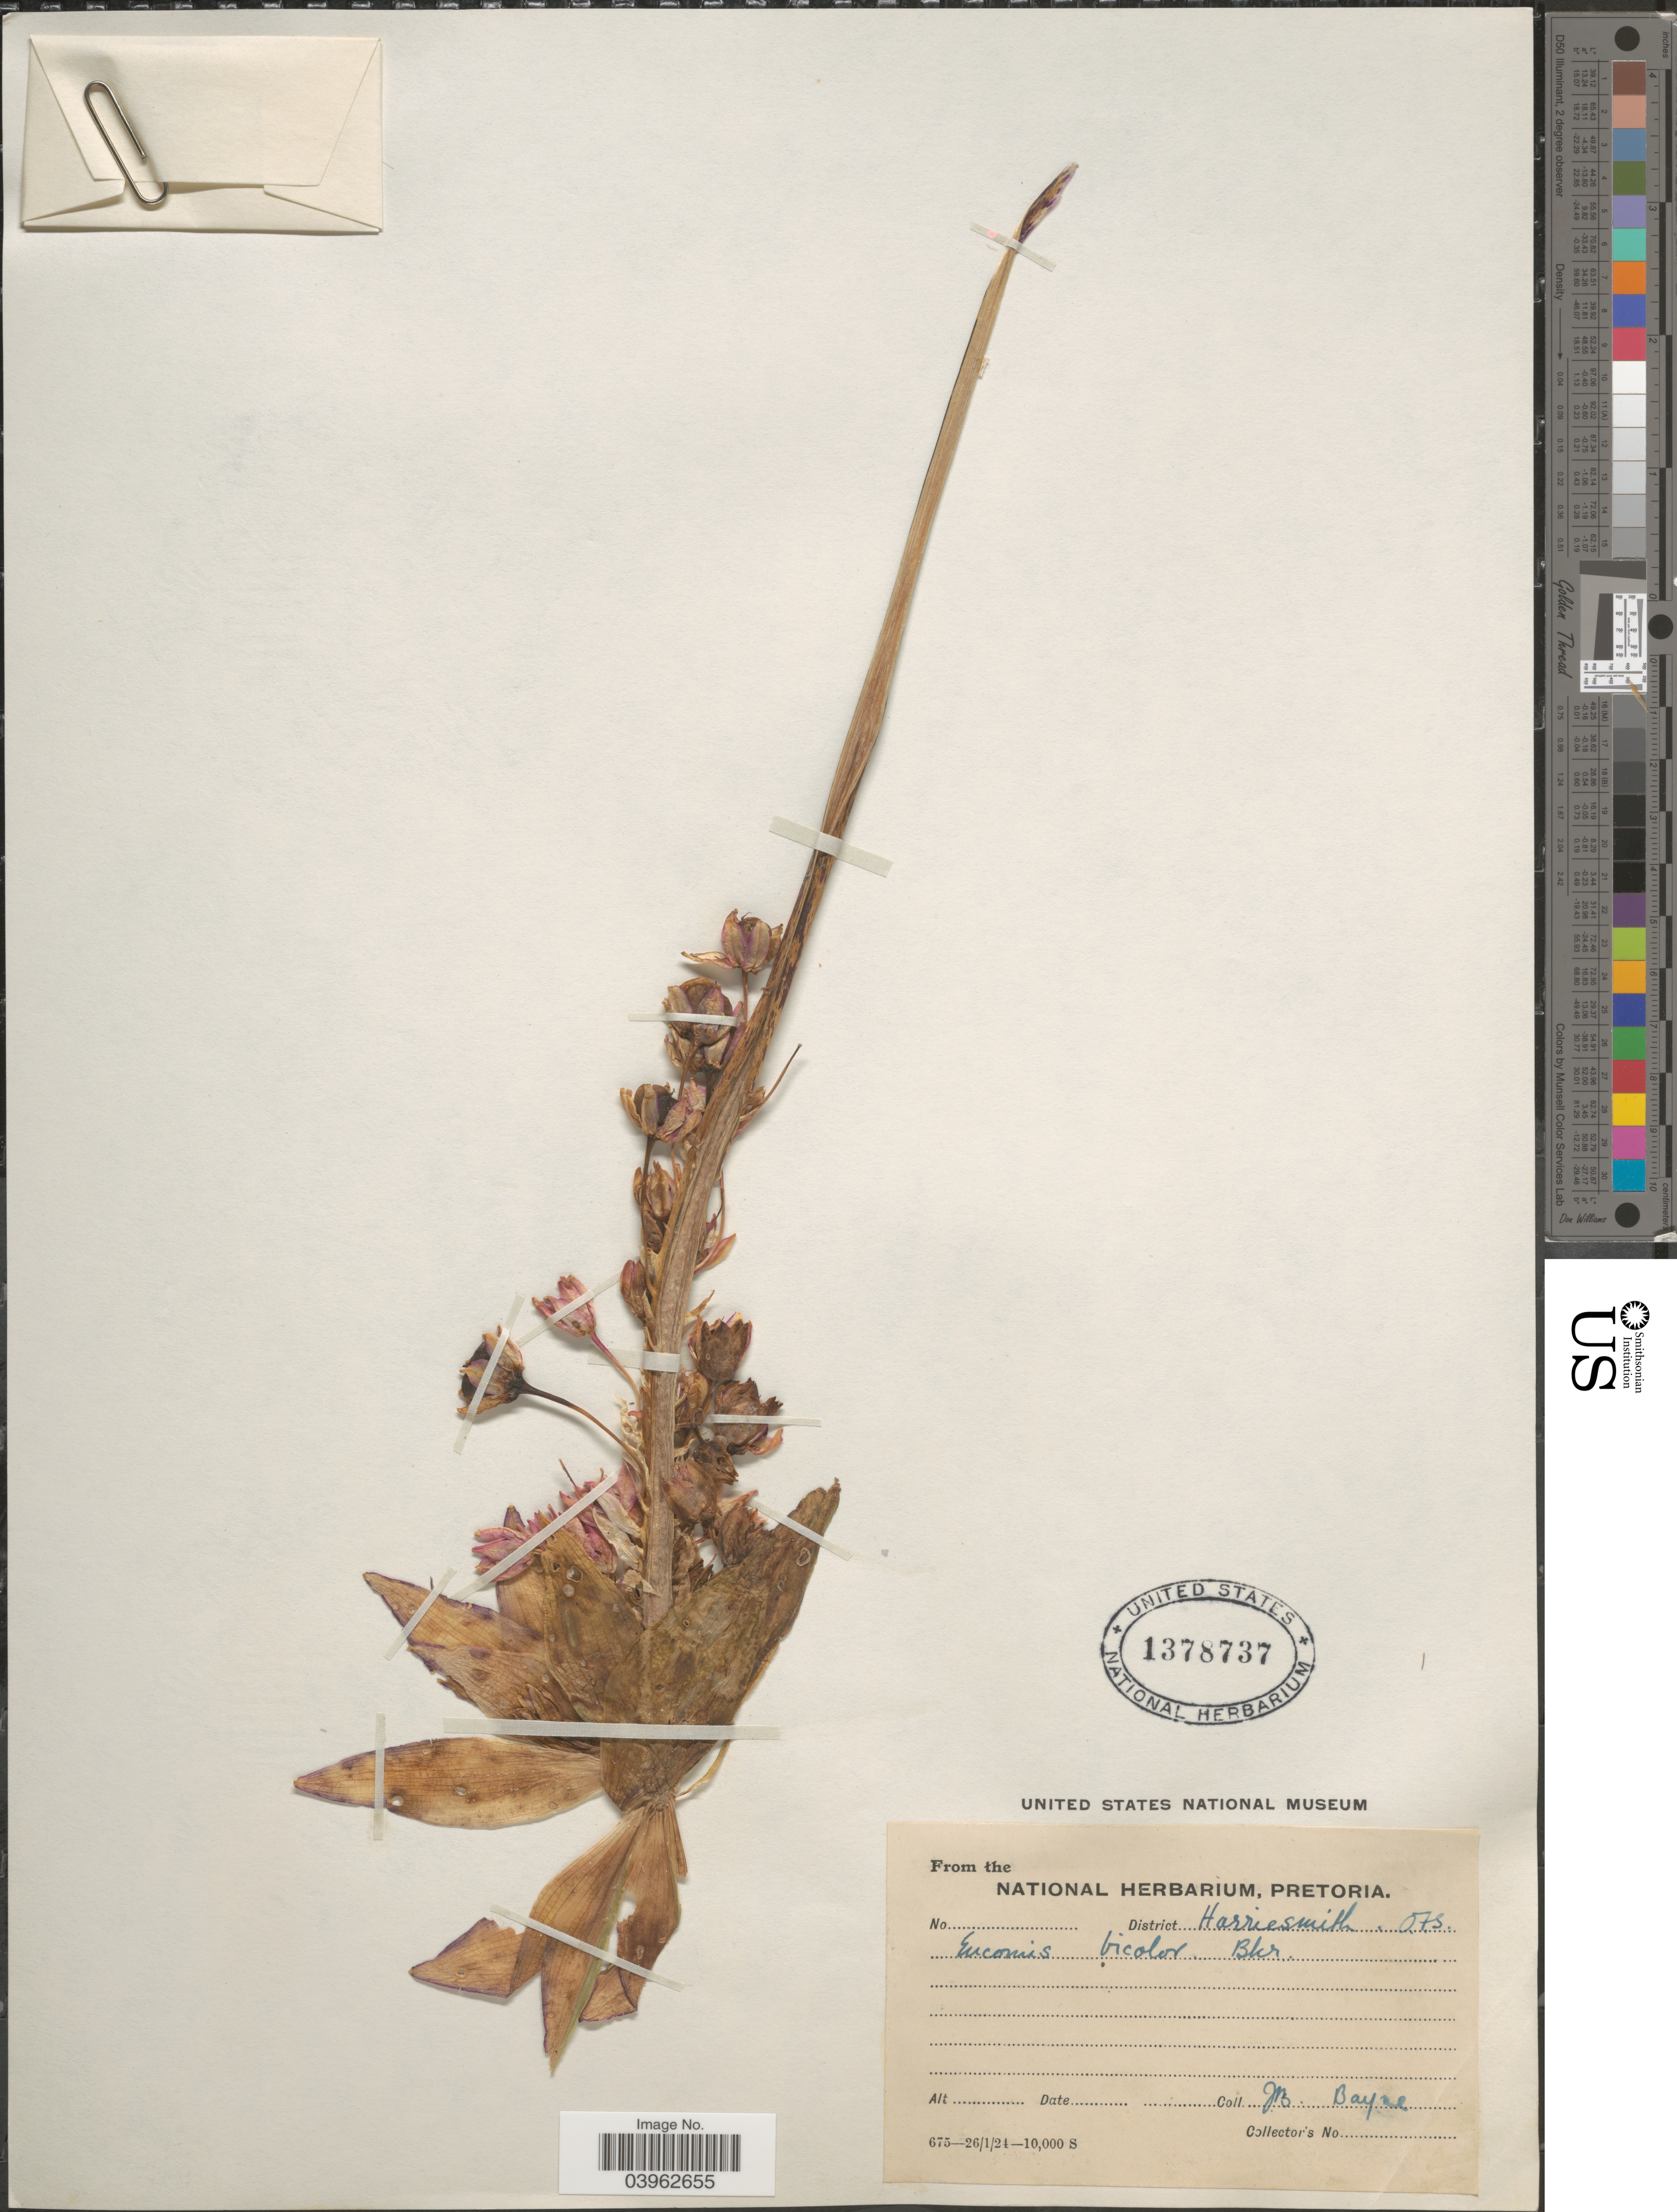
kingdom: Plantae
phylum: Tracheophyta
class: Liliopsida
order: Asparagales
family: Asparagaceae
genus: Eucomis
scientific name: Eucomis bicolor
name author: Baker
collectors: R. Bayne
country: South Africa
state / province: Free State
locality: District Harriesmith. OFS.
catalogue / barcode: US 1378737